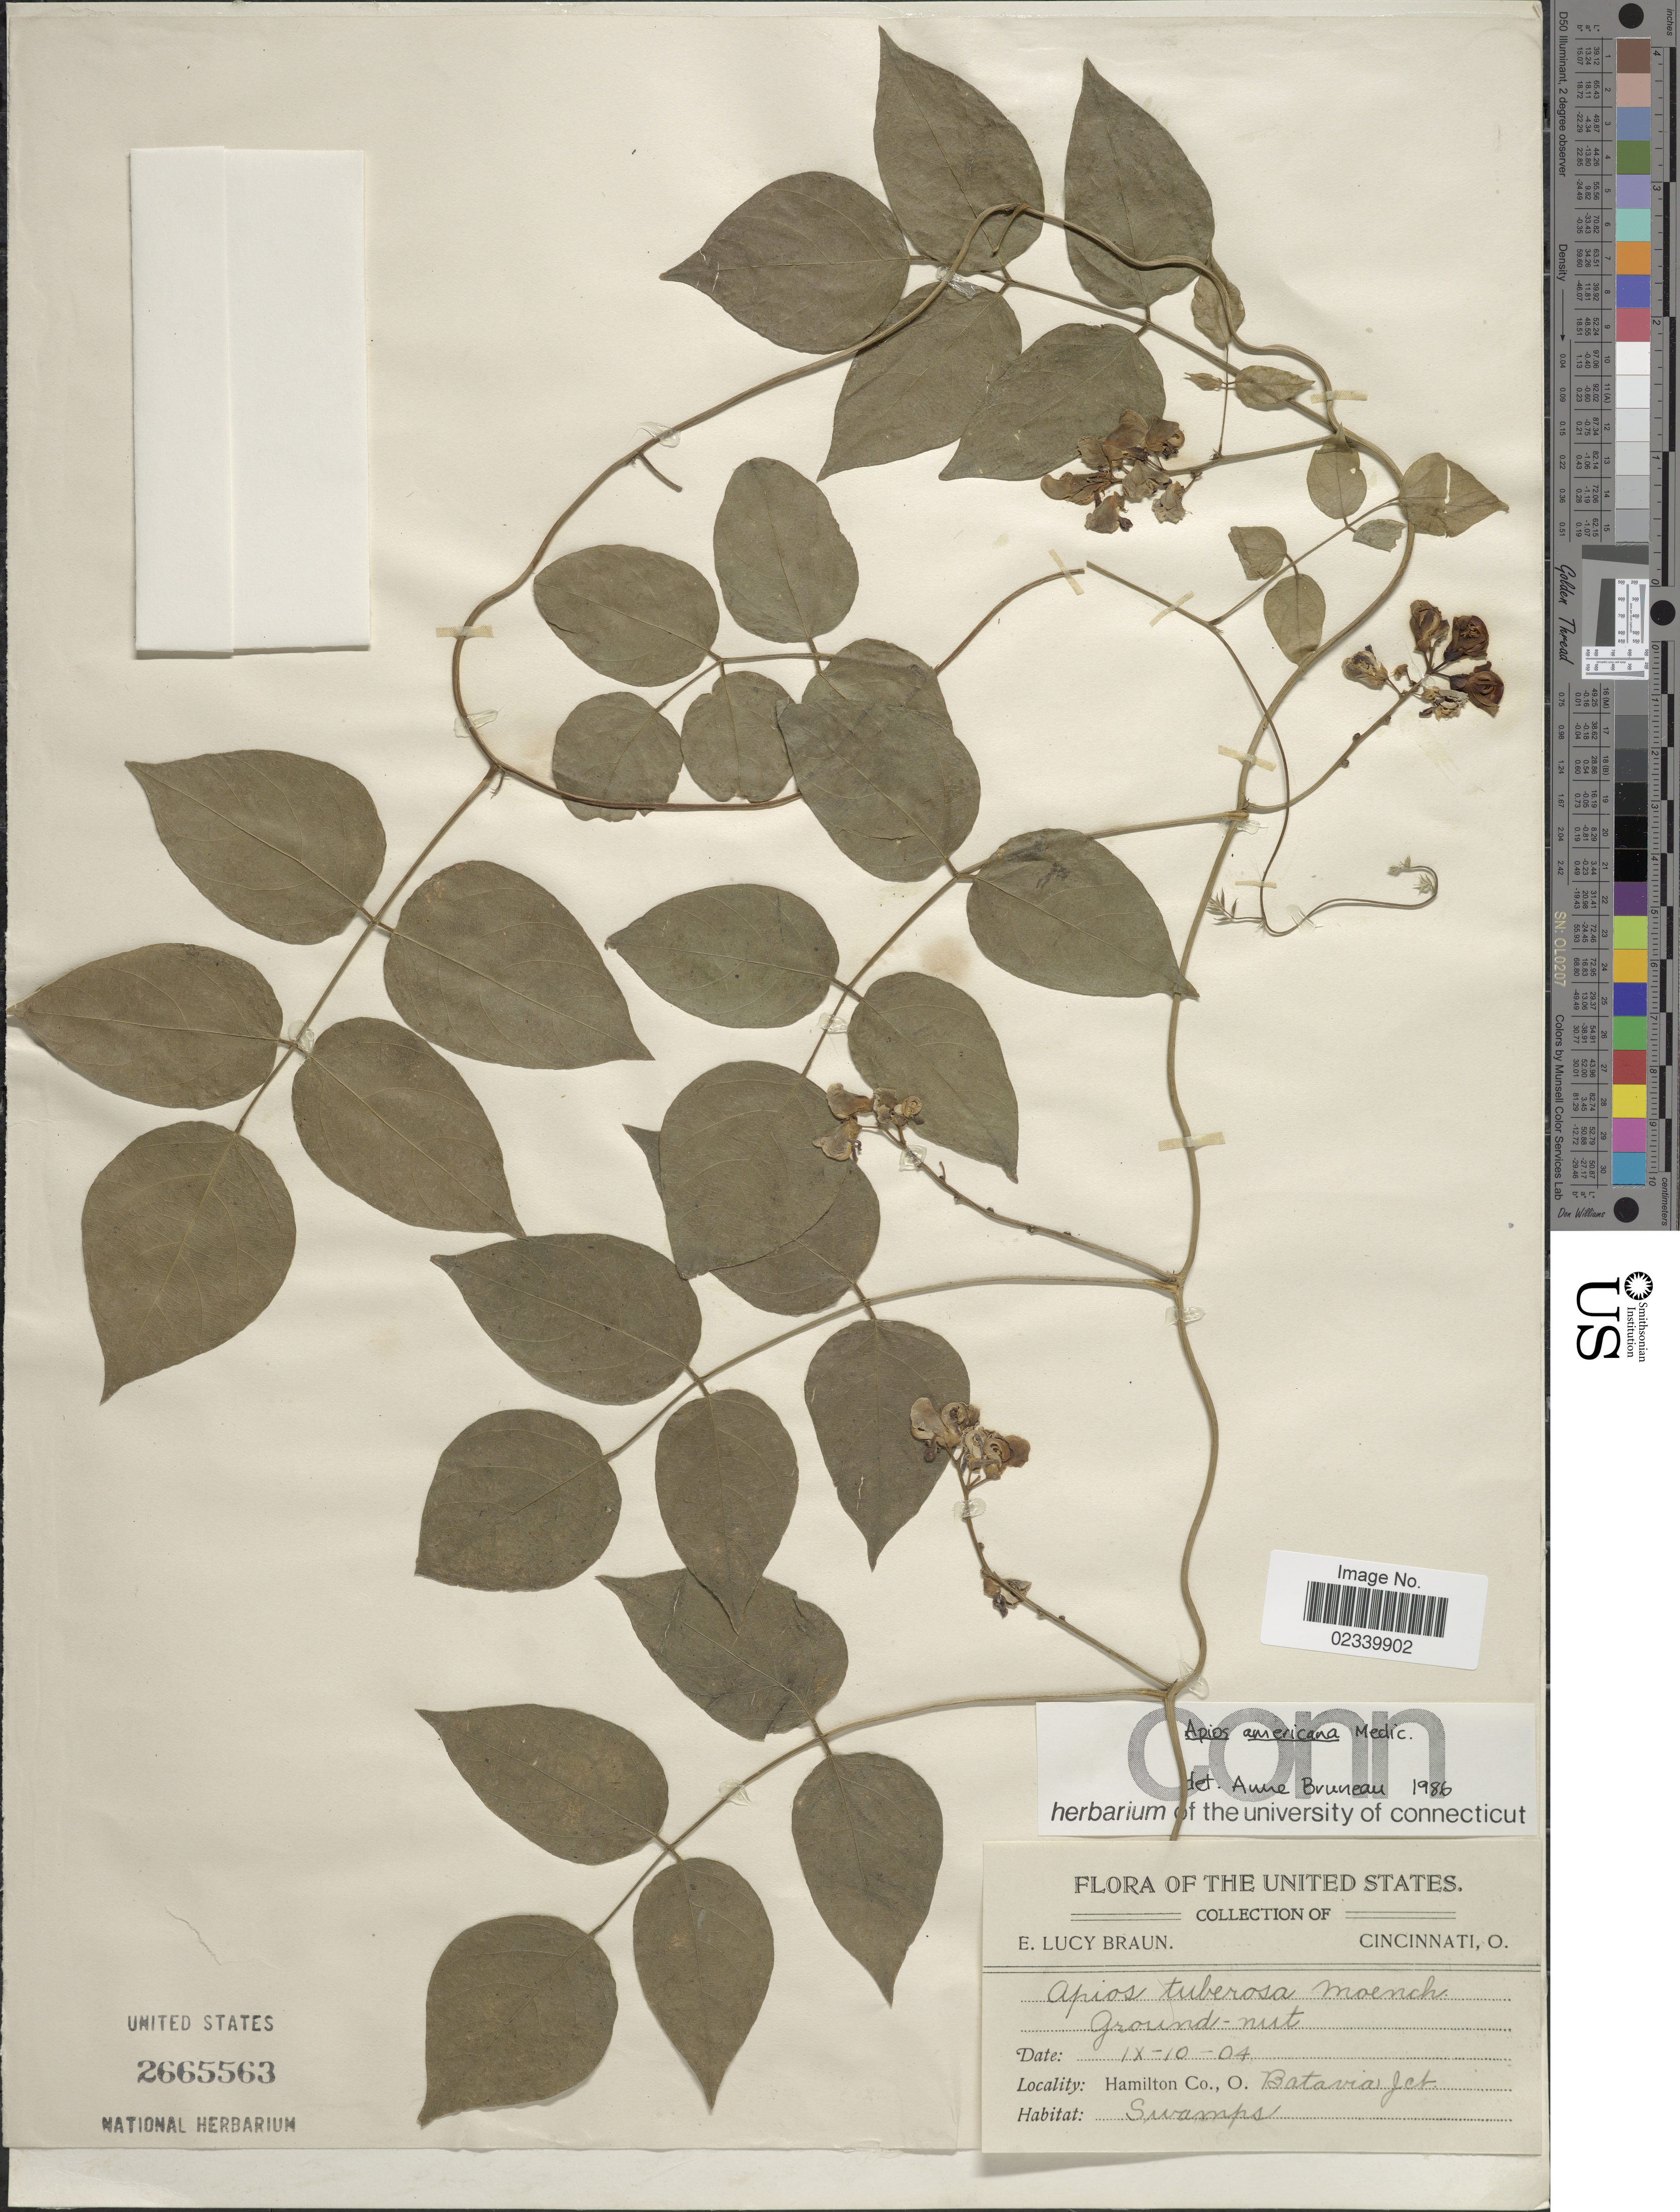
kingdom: Plantae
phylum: Tracheophyta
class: Magnoliopsida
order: Fabales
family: Fabaceae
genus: Apios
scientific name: Apios americana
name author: Medik.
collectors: E. L. Braun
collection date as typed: Transcribed d/m/y: 10/9/4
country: United States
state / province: Ohio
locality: Hamilton Co., Batavia Jct, Swamps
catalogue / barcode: US 2665563